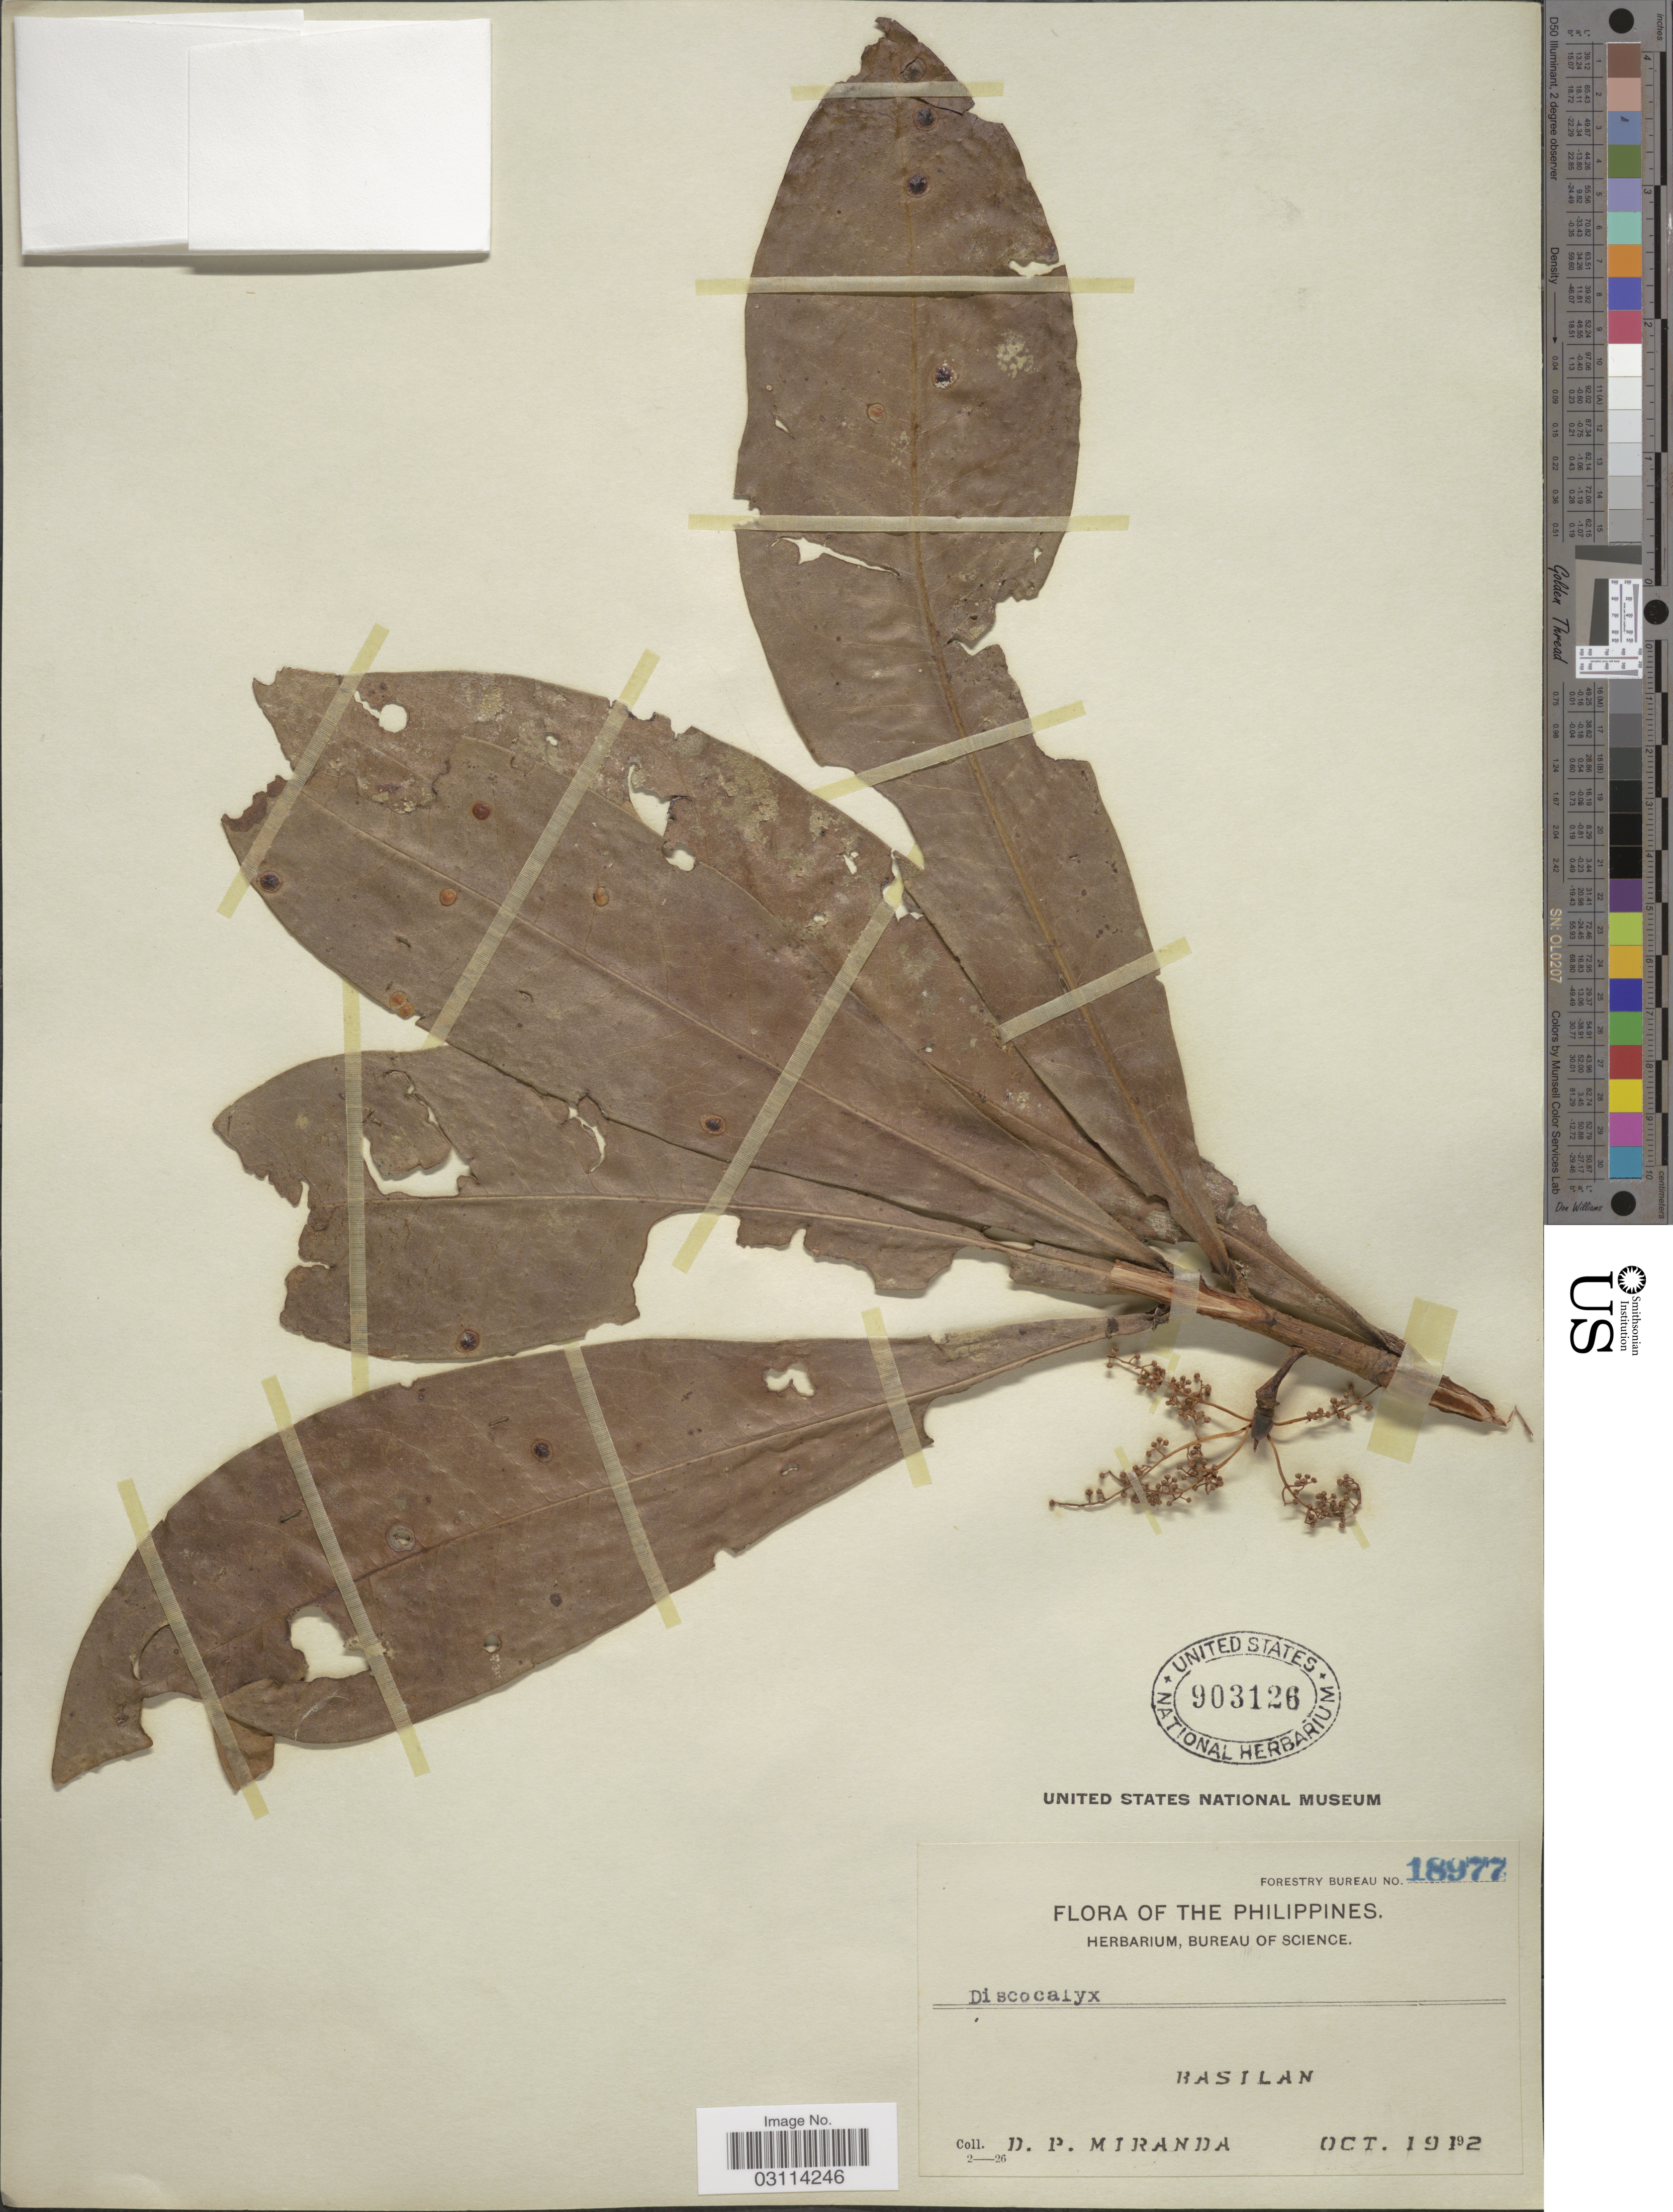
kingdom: Plantae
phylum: Tracheophyta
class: Magnoliopsida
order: Ericales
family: Primulaceae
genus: Discocalyx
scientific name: Discocalyx sp.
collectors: D. P. Miranda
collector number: Forestry Bureau 18977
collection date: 1912-10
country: Philippines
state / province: Muslim Mindanao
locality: Basilan.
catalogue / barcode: US 903126